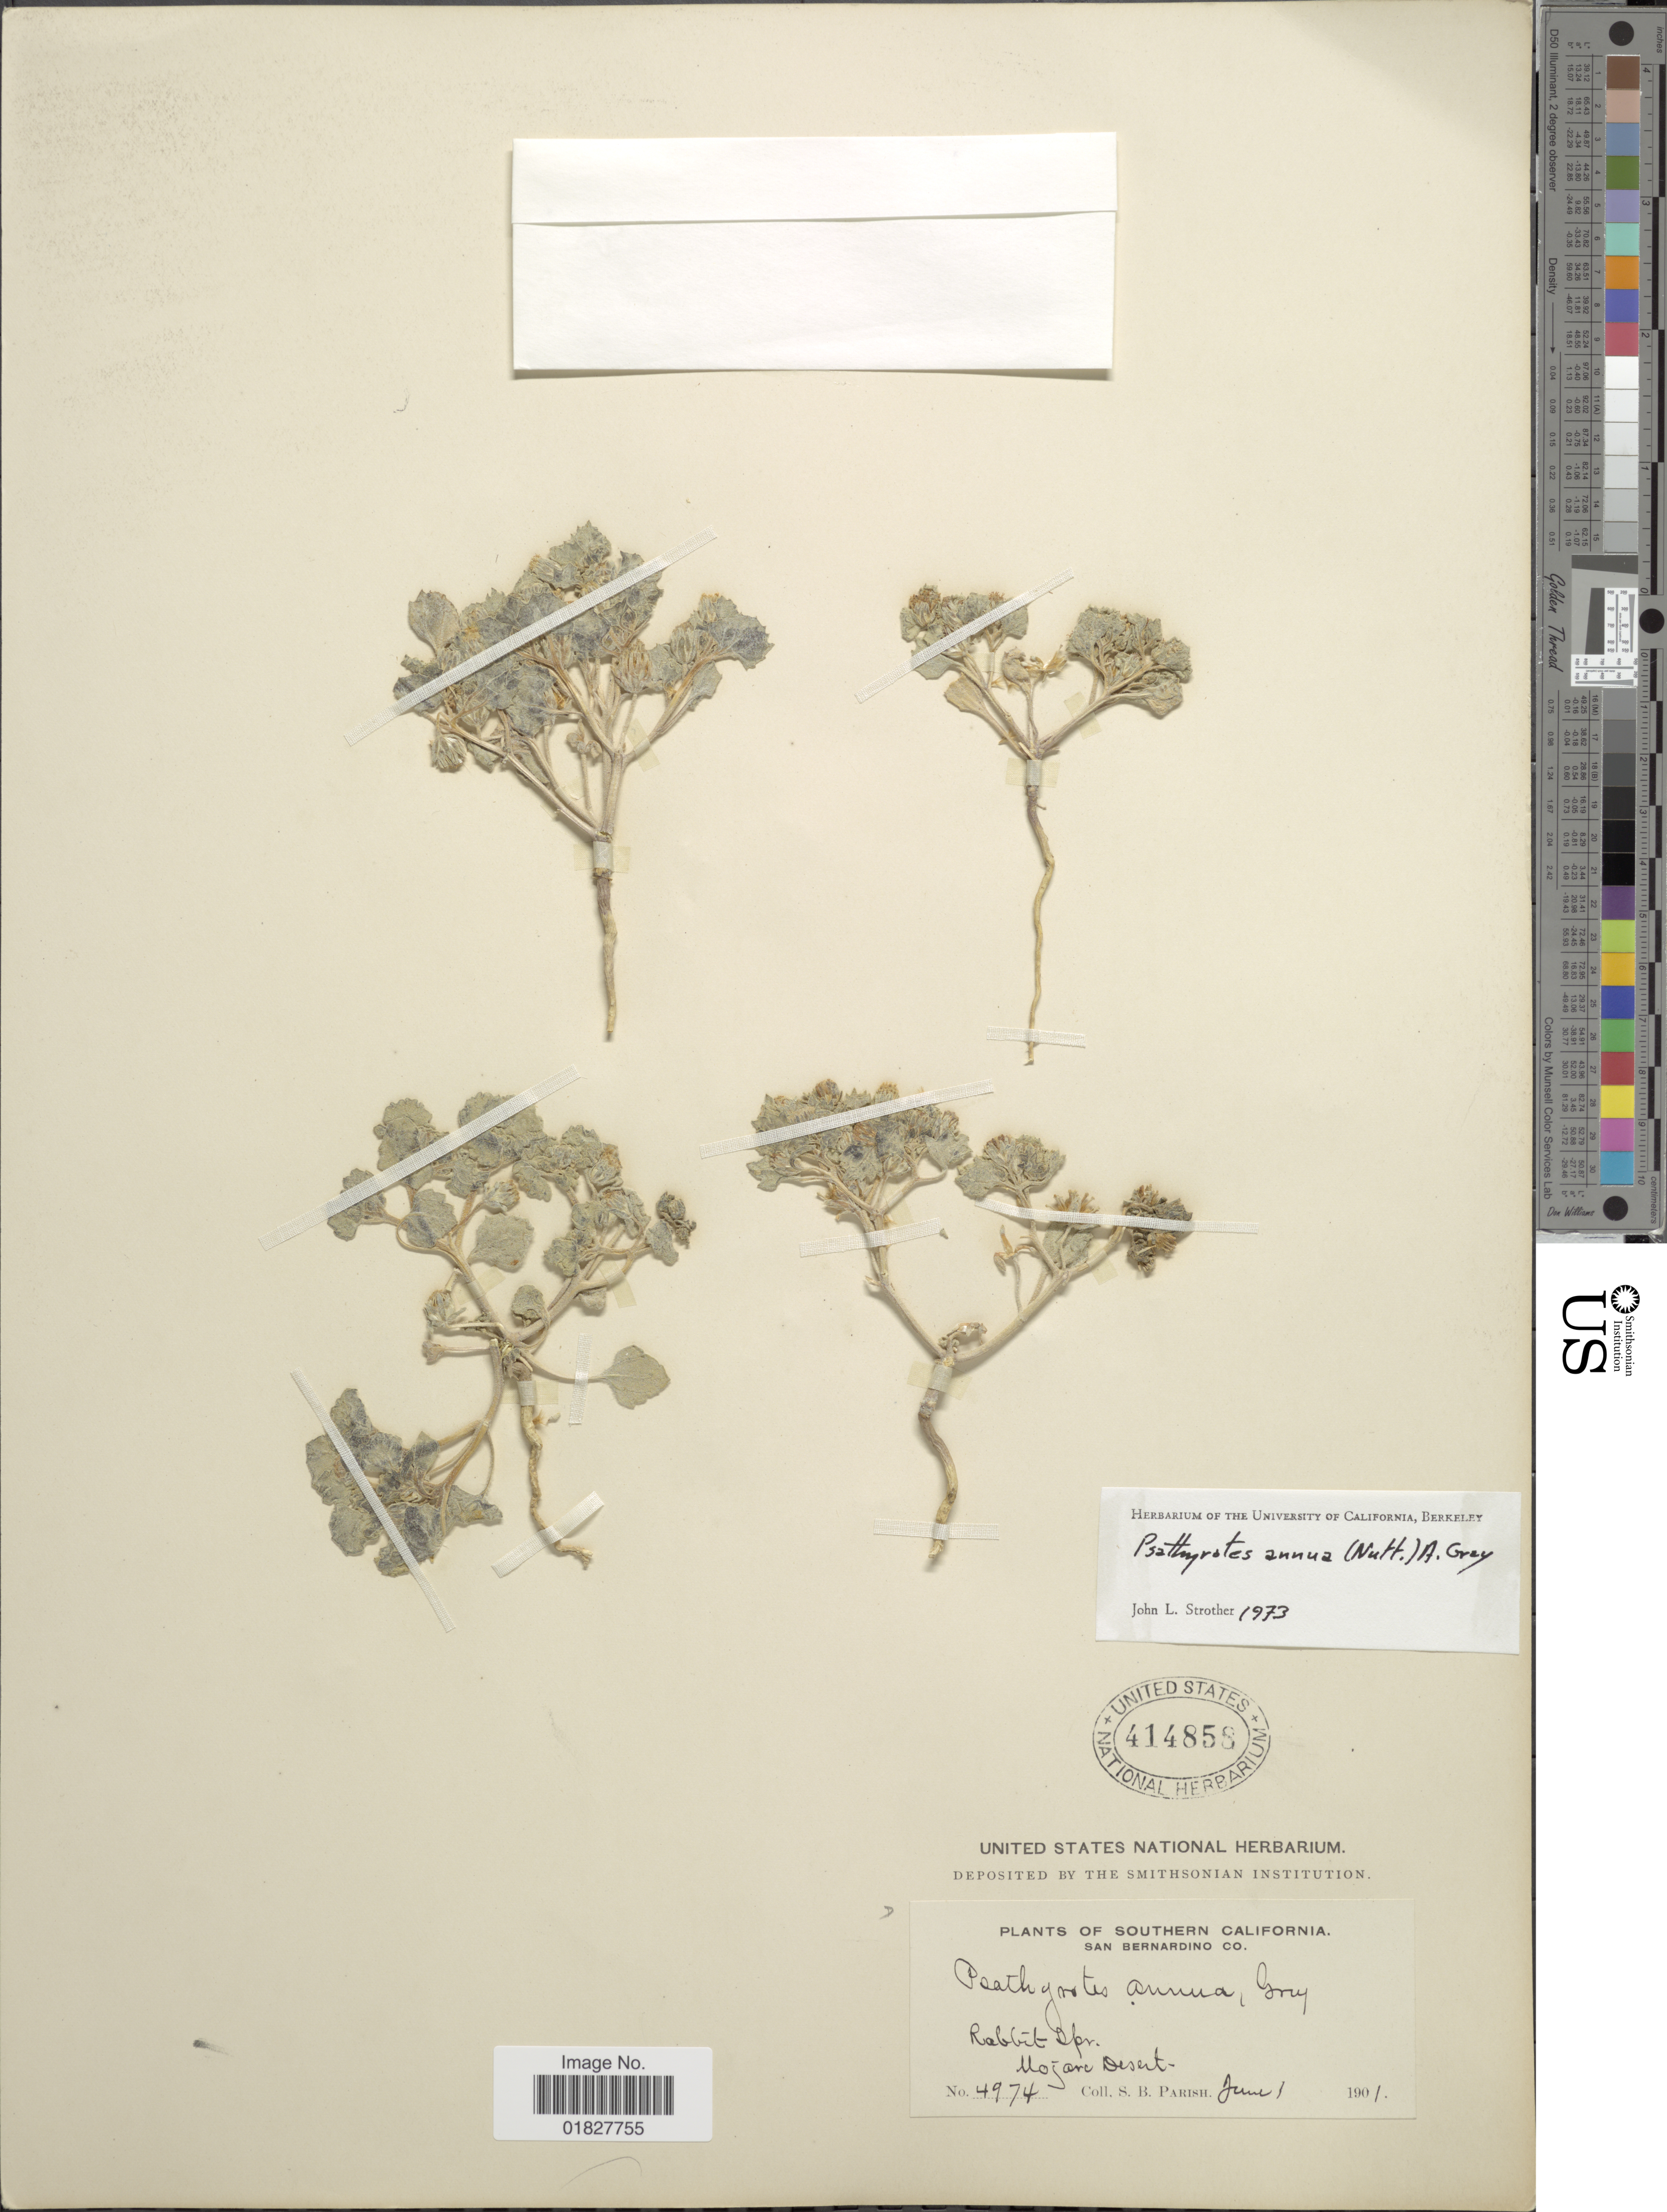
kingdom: Plantae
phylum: Tracheophyta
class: Magnoliopsida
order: Asterales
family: Asteraceae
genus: Psathyrotes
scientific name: Psathyrotes annua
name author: (Nutt.) A. Gray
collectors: S. B. Parish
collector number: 4974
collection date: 1901-06-01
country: United States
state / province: California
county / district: San Bernardino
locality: Southern California, San Bernardino Co., Rabbit Spr., Mojave Desert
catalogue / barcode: US 414858